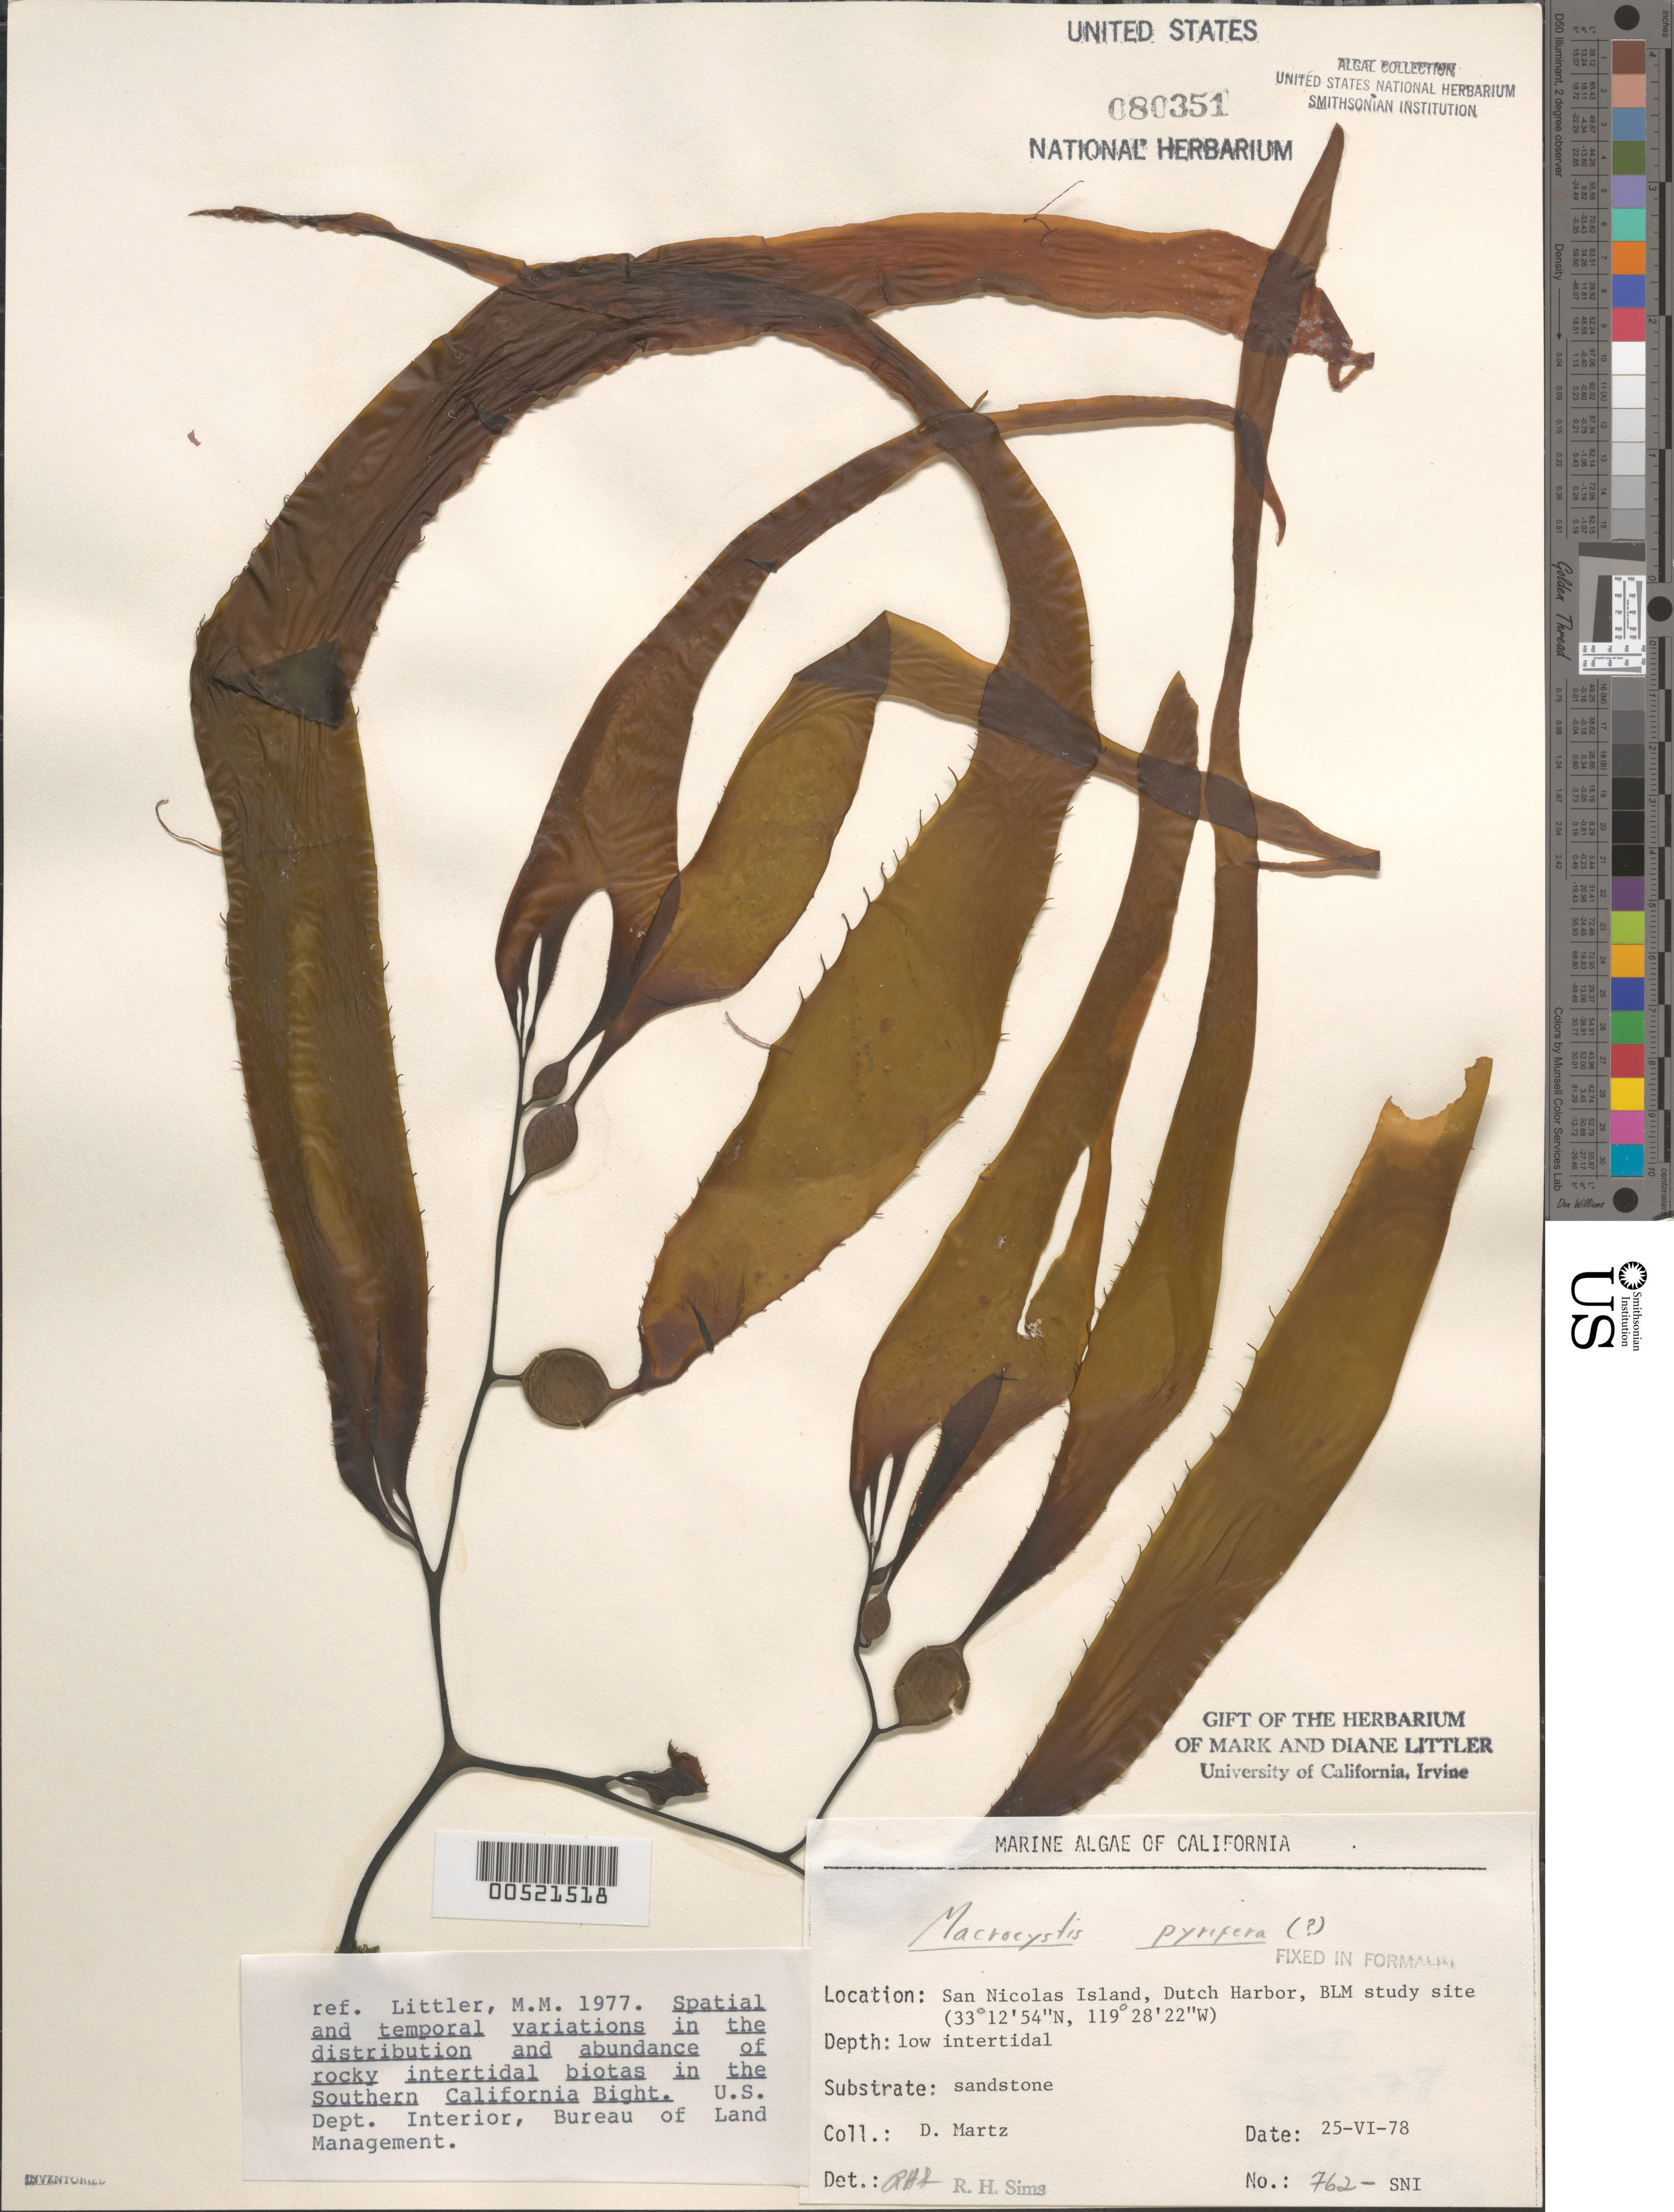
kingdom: Chromista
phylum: Ochrophyta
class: Phaeophyceae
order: Laminariales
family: Laminariaceae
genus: Macrocystis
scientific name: Macrocystis pyrifera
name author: (L.) C. Agardh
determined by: Sims, Robert H.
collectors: D. Martz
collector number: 762-sni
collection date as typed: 25 Jun 1978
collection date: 1978-06-25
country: United States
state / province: California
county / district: Ventura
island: San Nicolas Island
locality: Dutch Harbor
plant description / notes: BLM-SOCALBIGHT Rocky Intertidal Survey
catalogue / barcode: US 80351